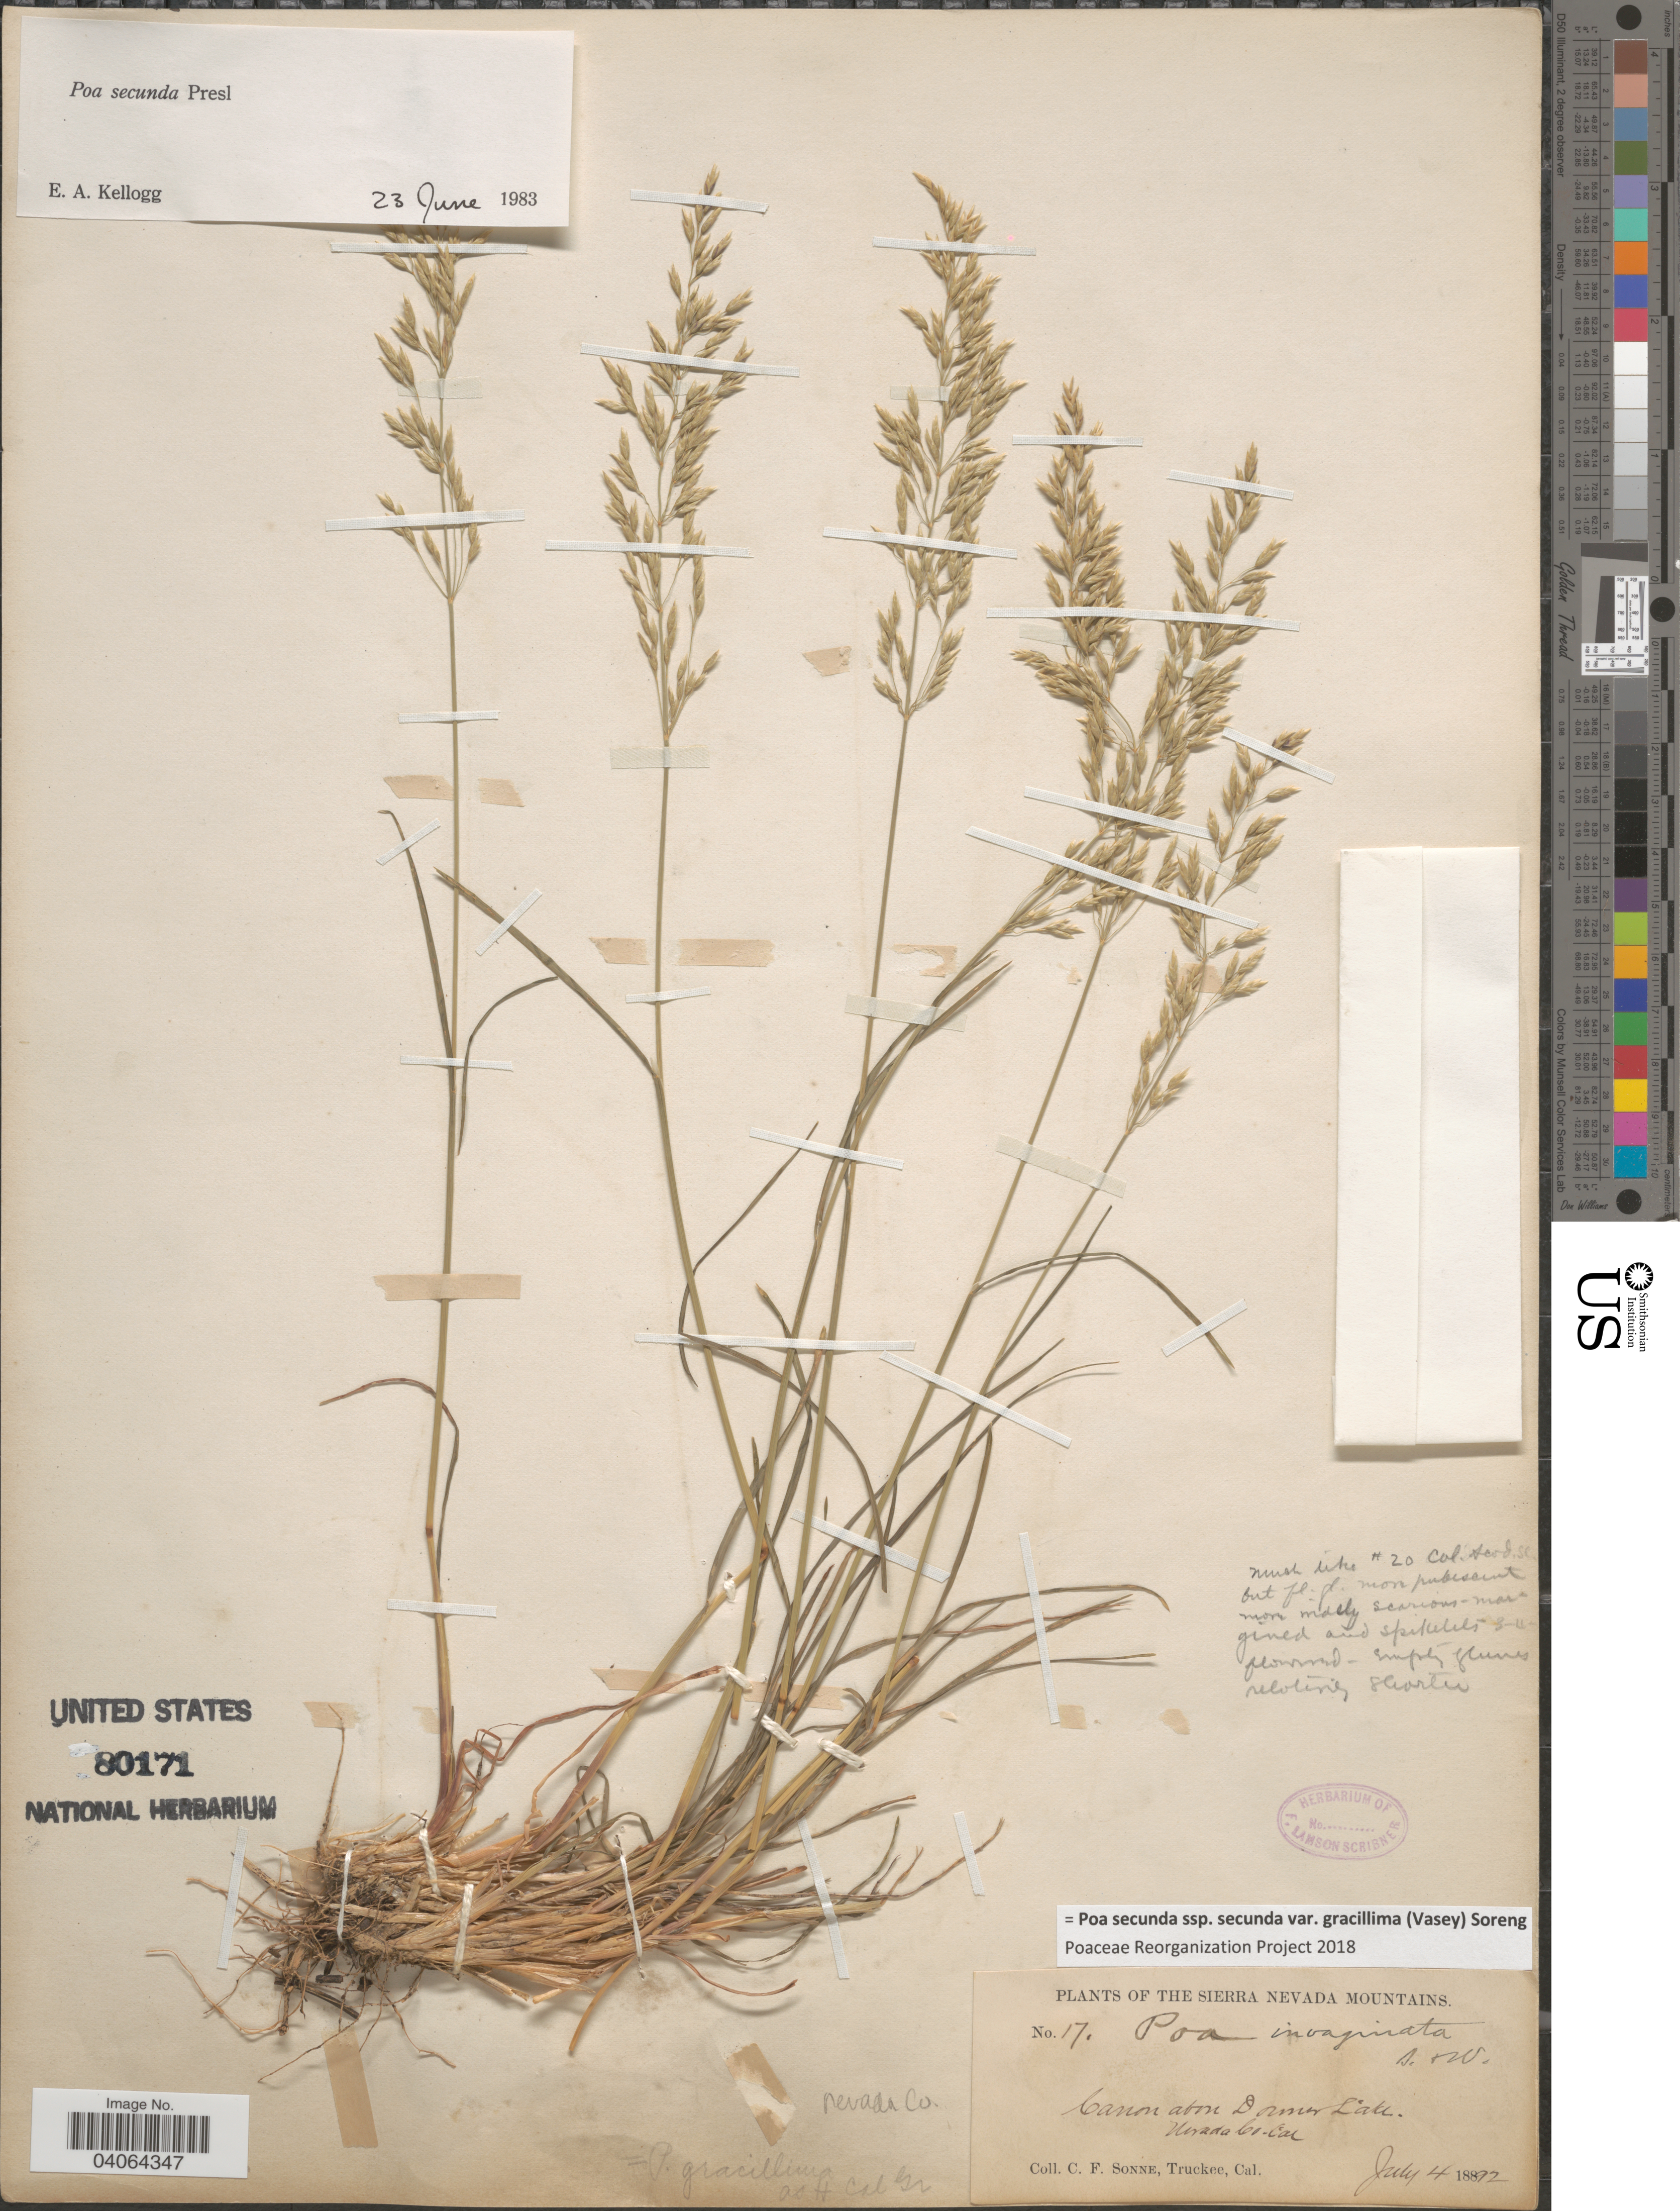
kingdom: Plantae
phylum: Tracheophyta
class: Liliopsida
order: Poales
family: Poaceae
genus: Poa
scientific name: Poa secunda subsp. secunda var. gracillima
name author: (Vasey) Soreng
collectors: C. Sonne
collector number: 17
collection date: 1892-07-04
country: United States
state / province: California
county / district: Nevada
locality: Sierra Nevada Mountains. Canon above Donner Lake. Nevada Co.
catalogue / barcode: US 80171